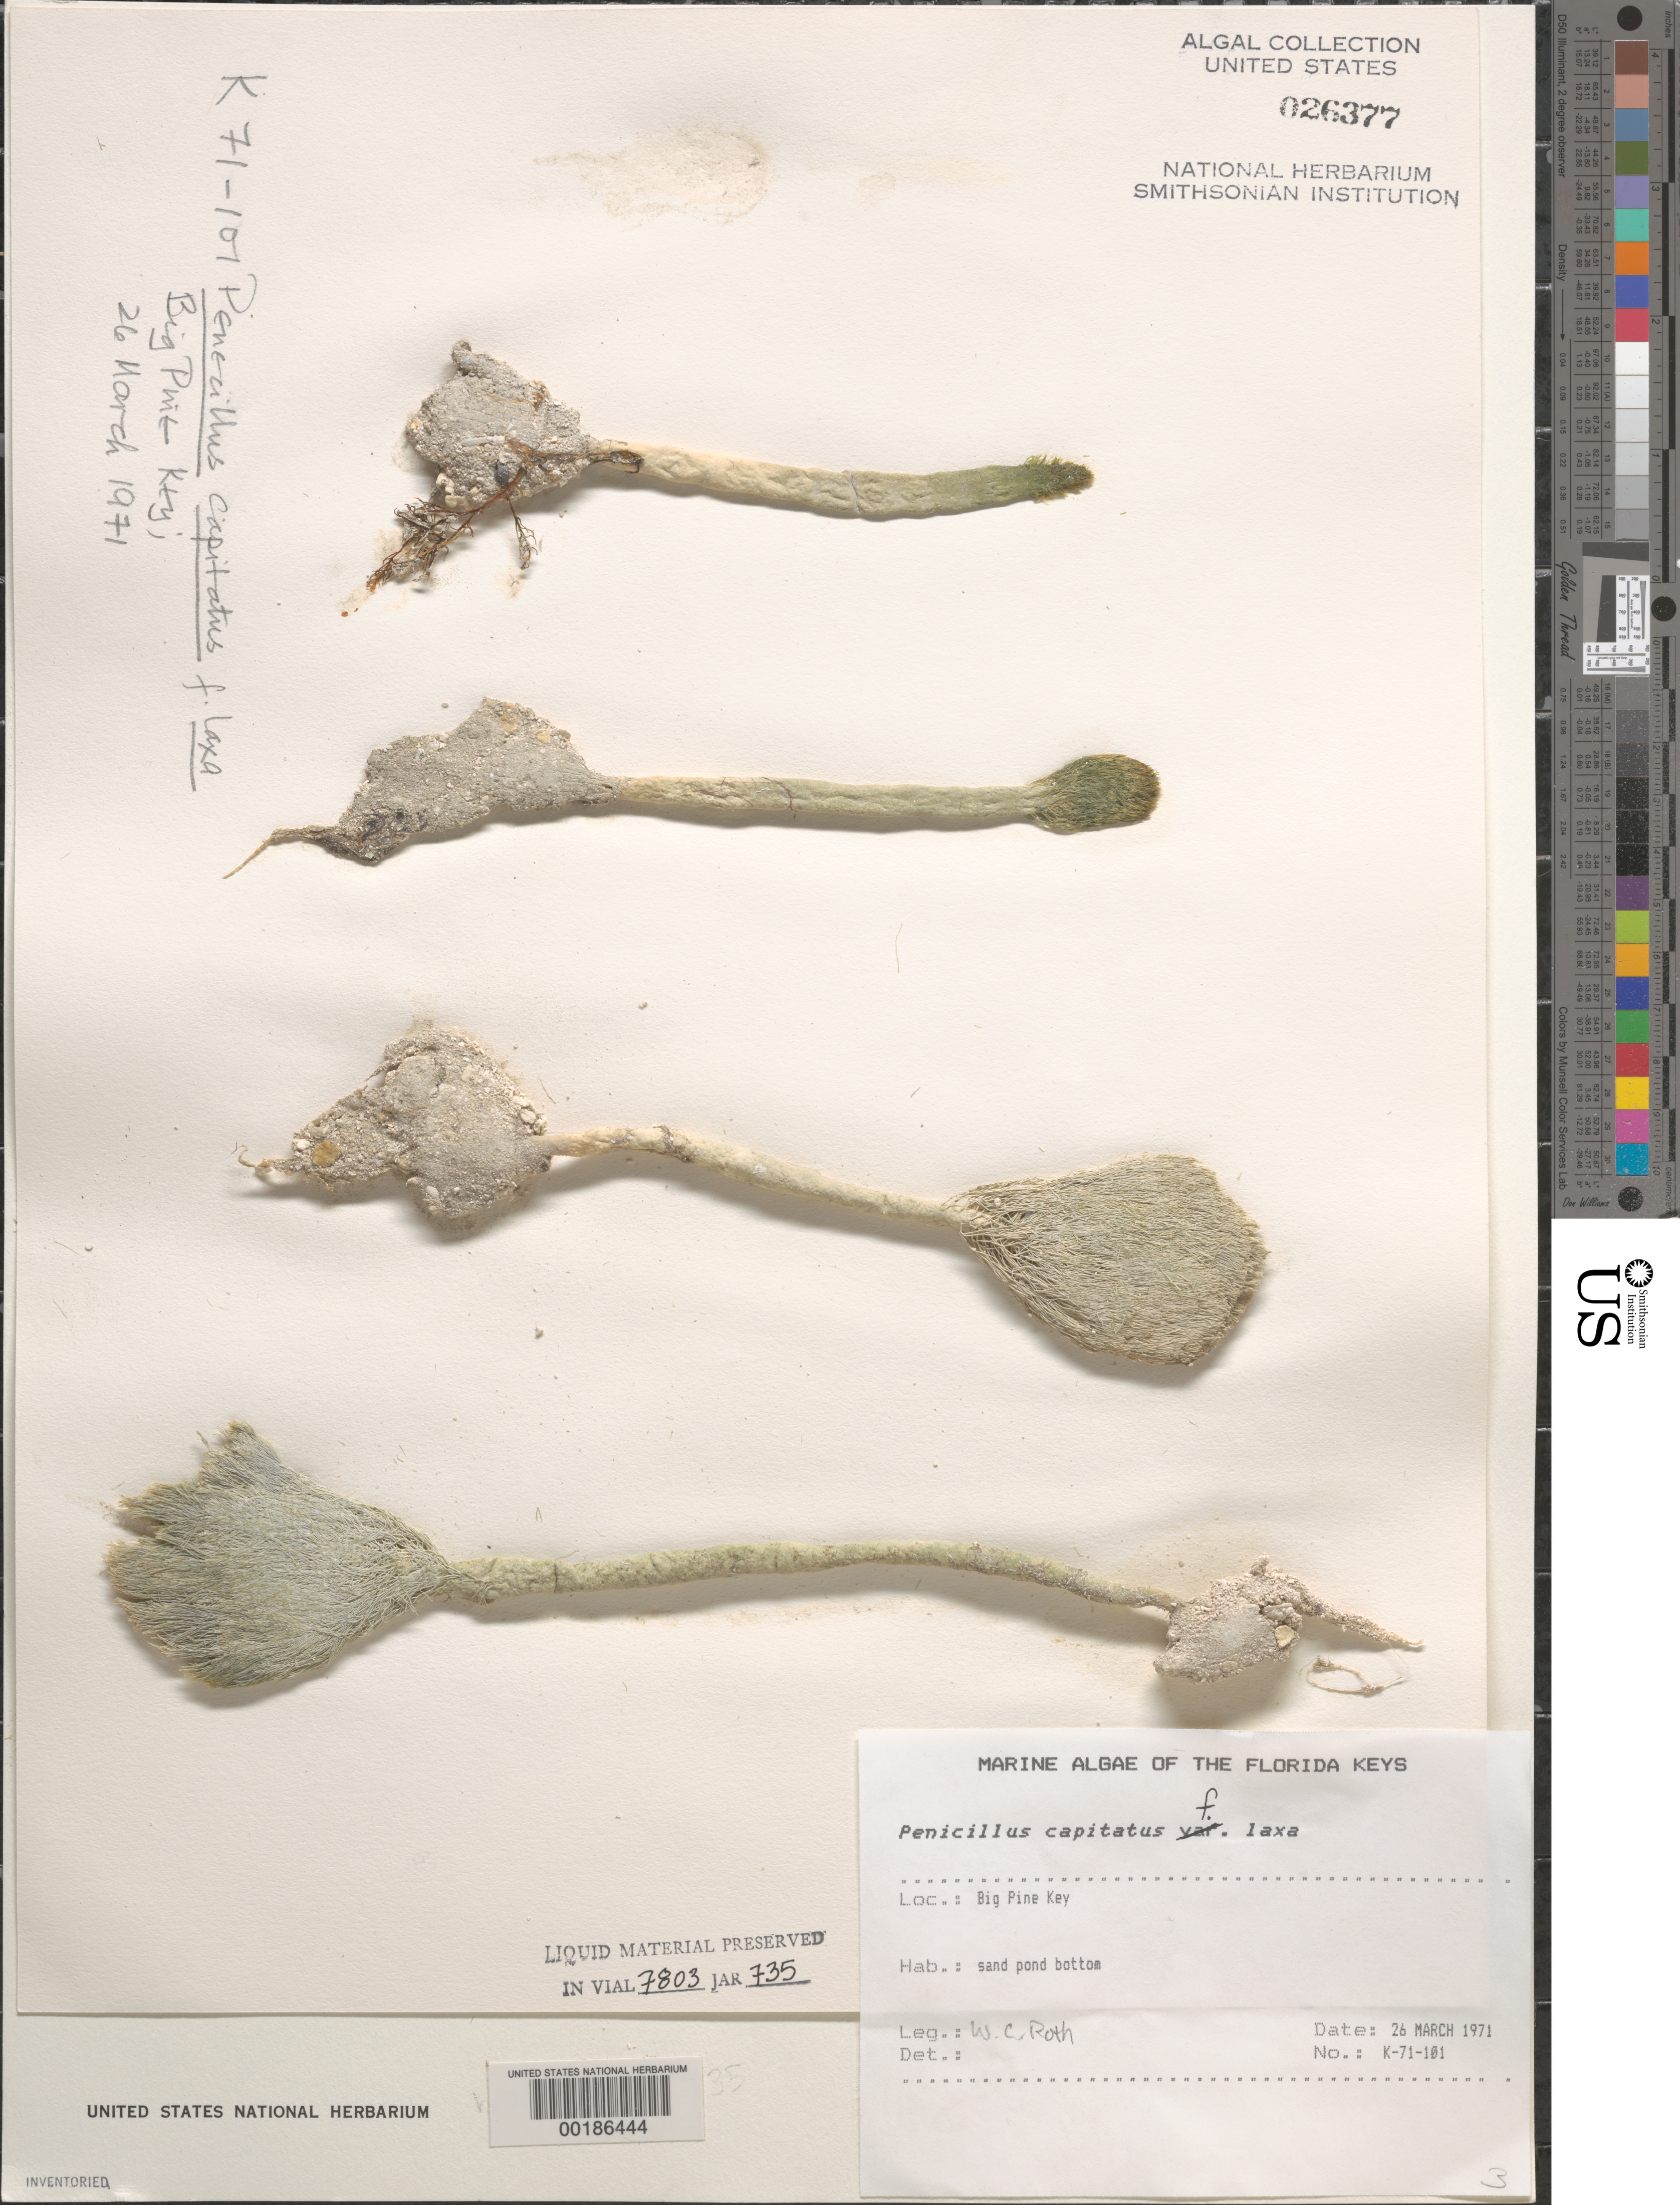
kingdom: Plantae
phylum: Chlorophyta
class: Ulvophyceae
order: Bryopsidales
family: Udoteaceae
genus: Penicillus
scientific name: Penicillus capitatus f. laxa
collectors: W. C. Roth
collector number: K-71-101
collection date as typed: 26 Mar 1971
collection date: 1971-03-26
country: United States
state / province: Florida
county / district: Monroe County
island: Big Pine Key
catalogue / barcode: US 26377